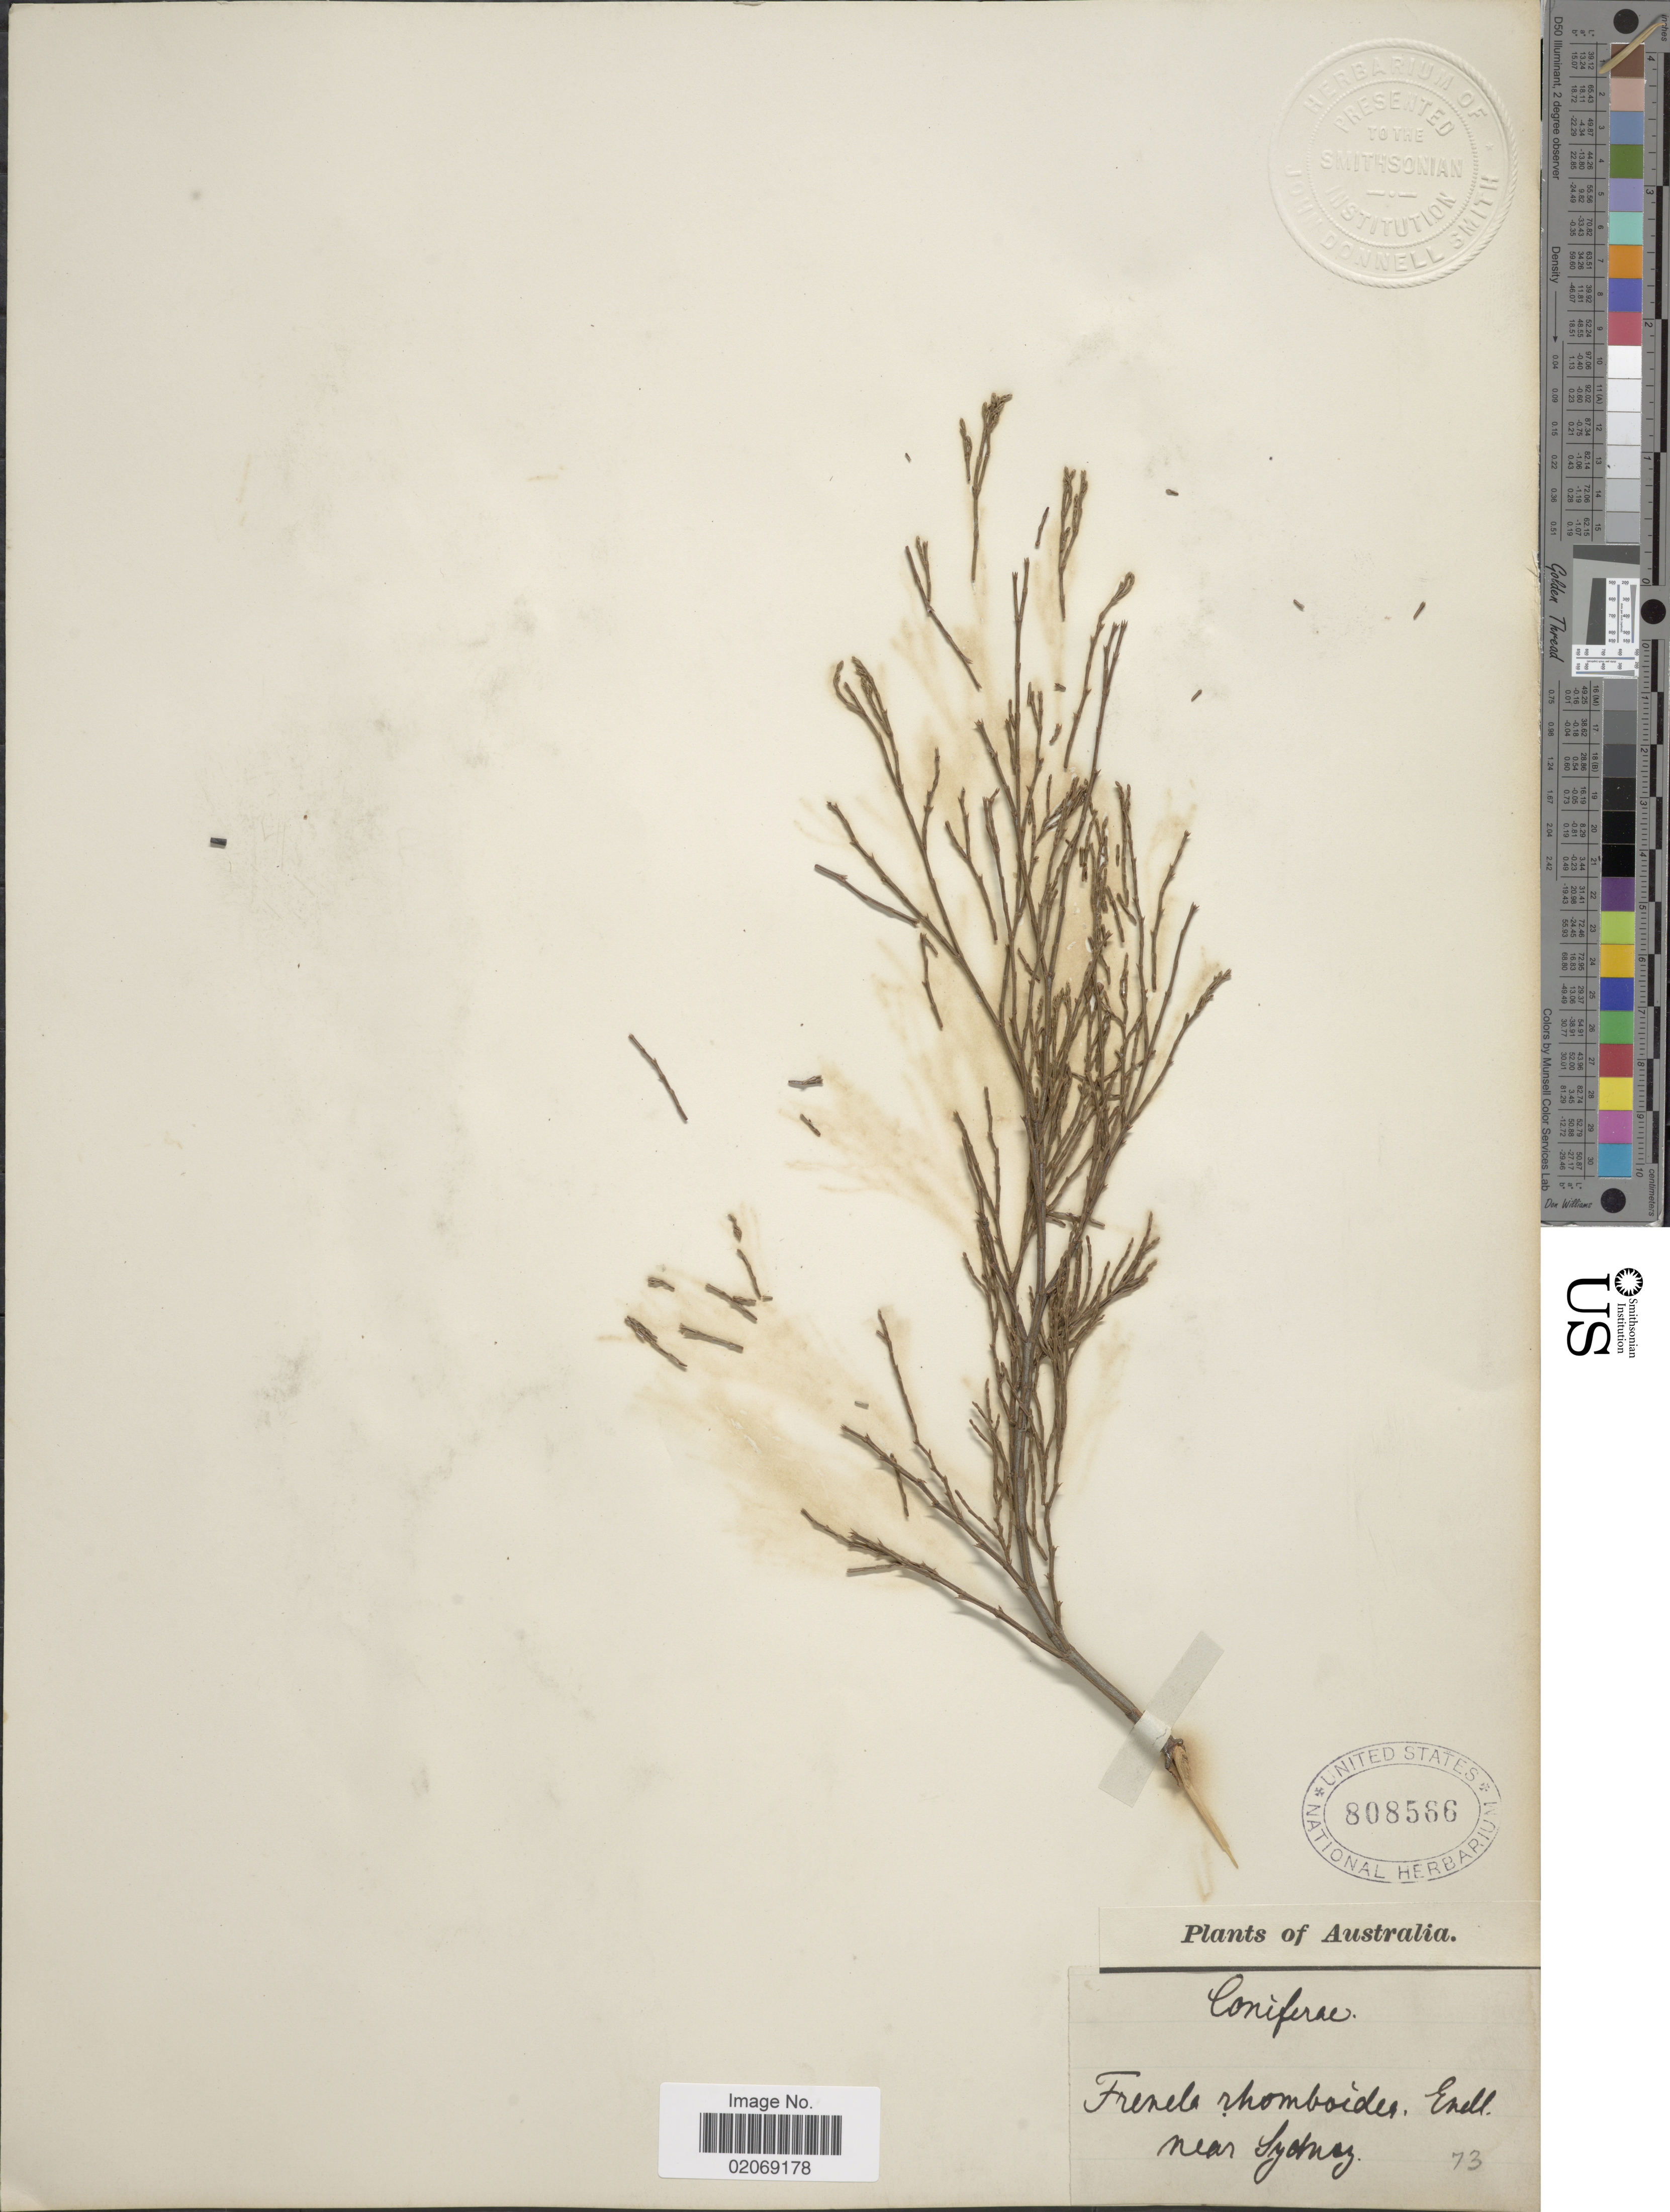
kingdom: Plantae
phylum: Tracheophyta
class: Pinopsida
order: Pinales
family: Cupressaceae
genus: Callitris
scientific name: Callitris rhomboidea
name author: R. Br. ex Rich. & A. Rich.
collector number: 73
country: Australia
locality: Near Sydney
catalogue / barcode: US 808566